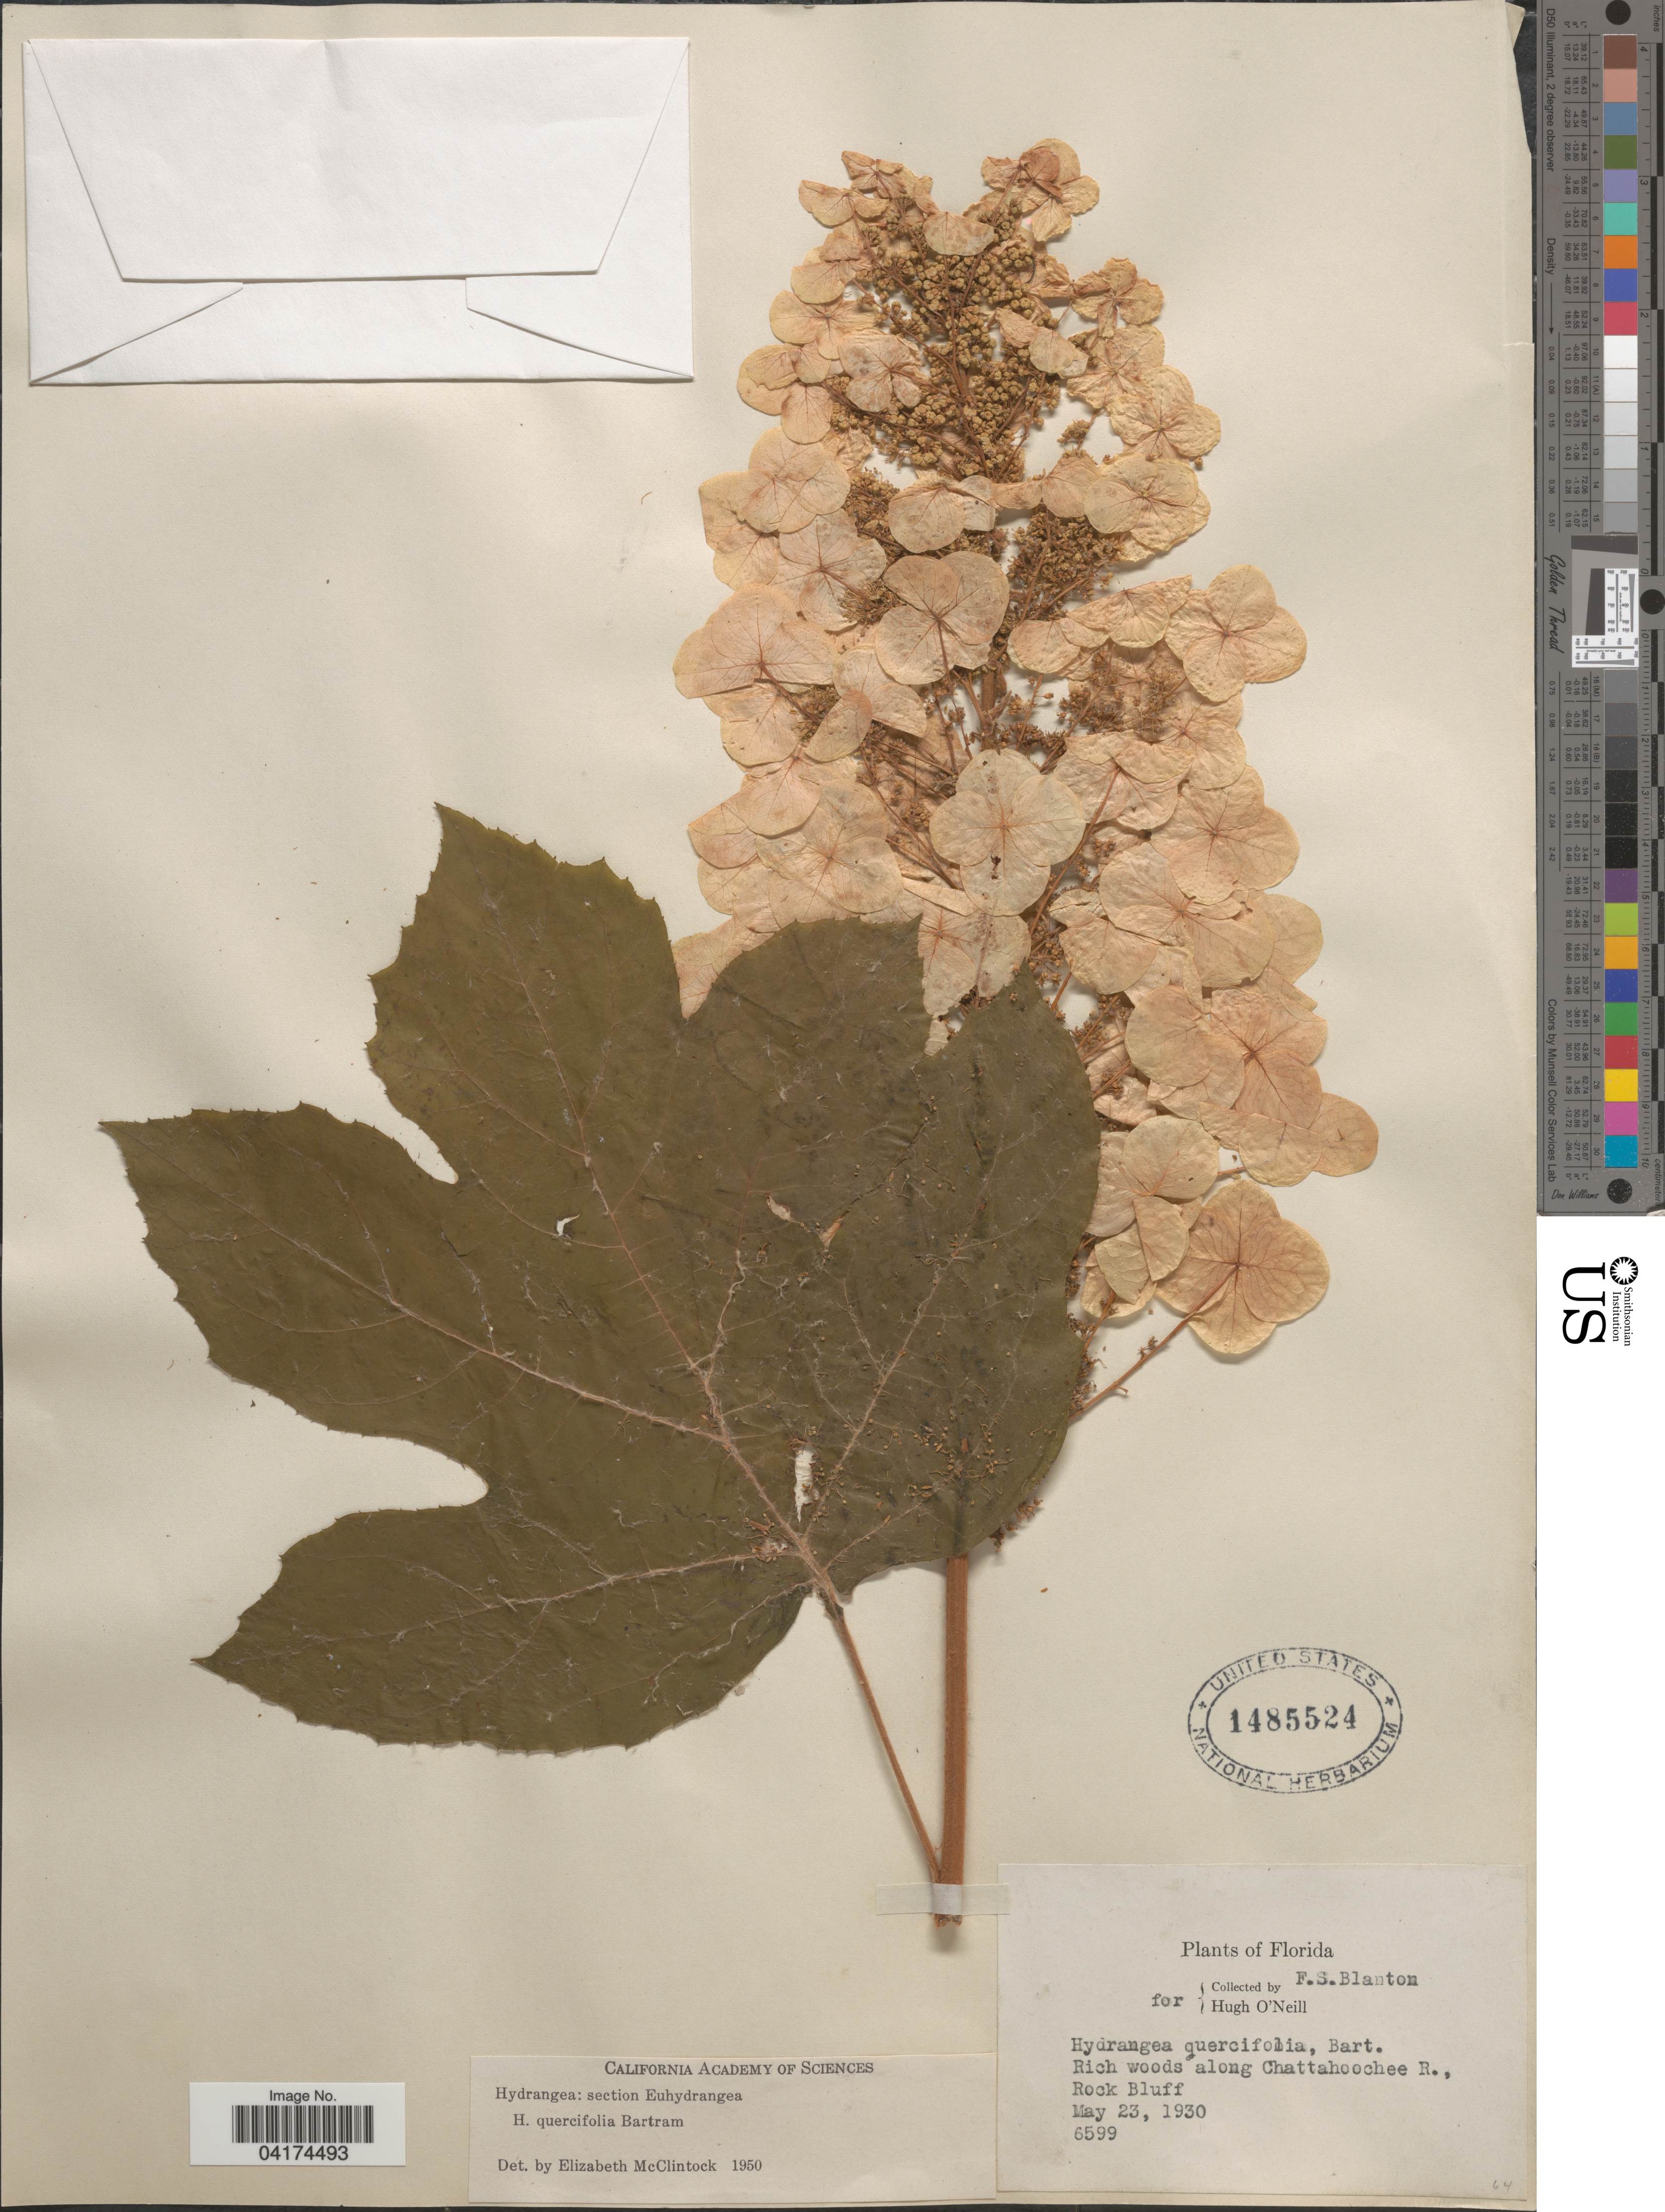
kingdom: Plantae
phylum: Tracheophyta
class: Magnoliopsida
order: Cornales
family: Hydrangeaceae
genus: Hydrangea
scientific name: Hydrangea quercifolia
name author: W. Bartram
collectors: F. S. Blanton & H. O'Neill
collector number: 6599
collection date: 1930-05-23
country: United States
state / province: Florida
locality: Rich woods along Chattahoochee R., Rock Bluff.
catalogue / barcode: US 1485524